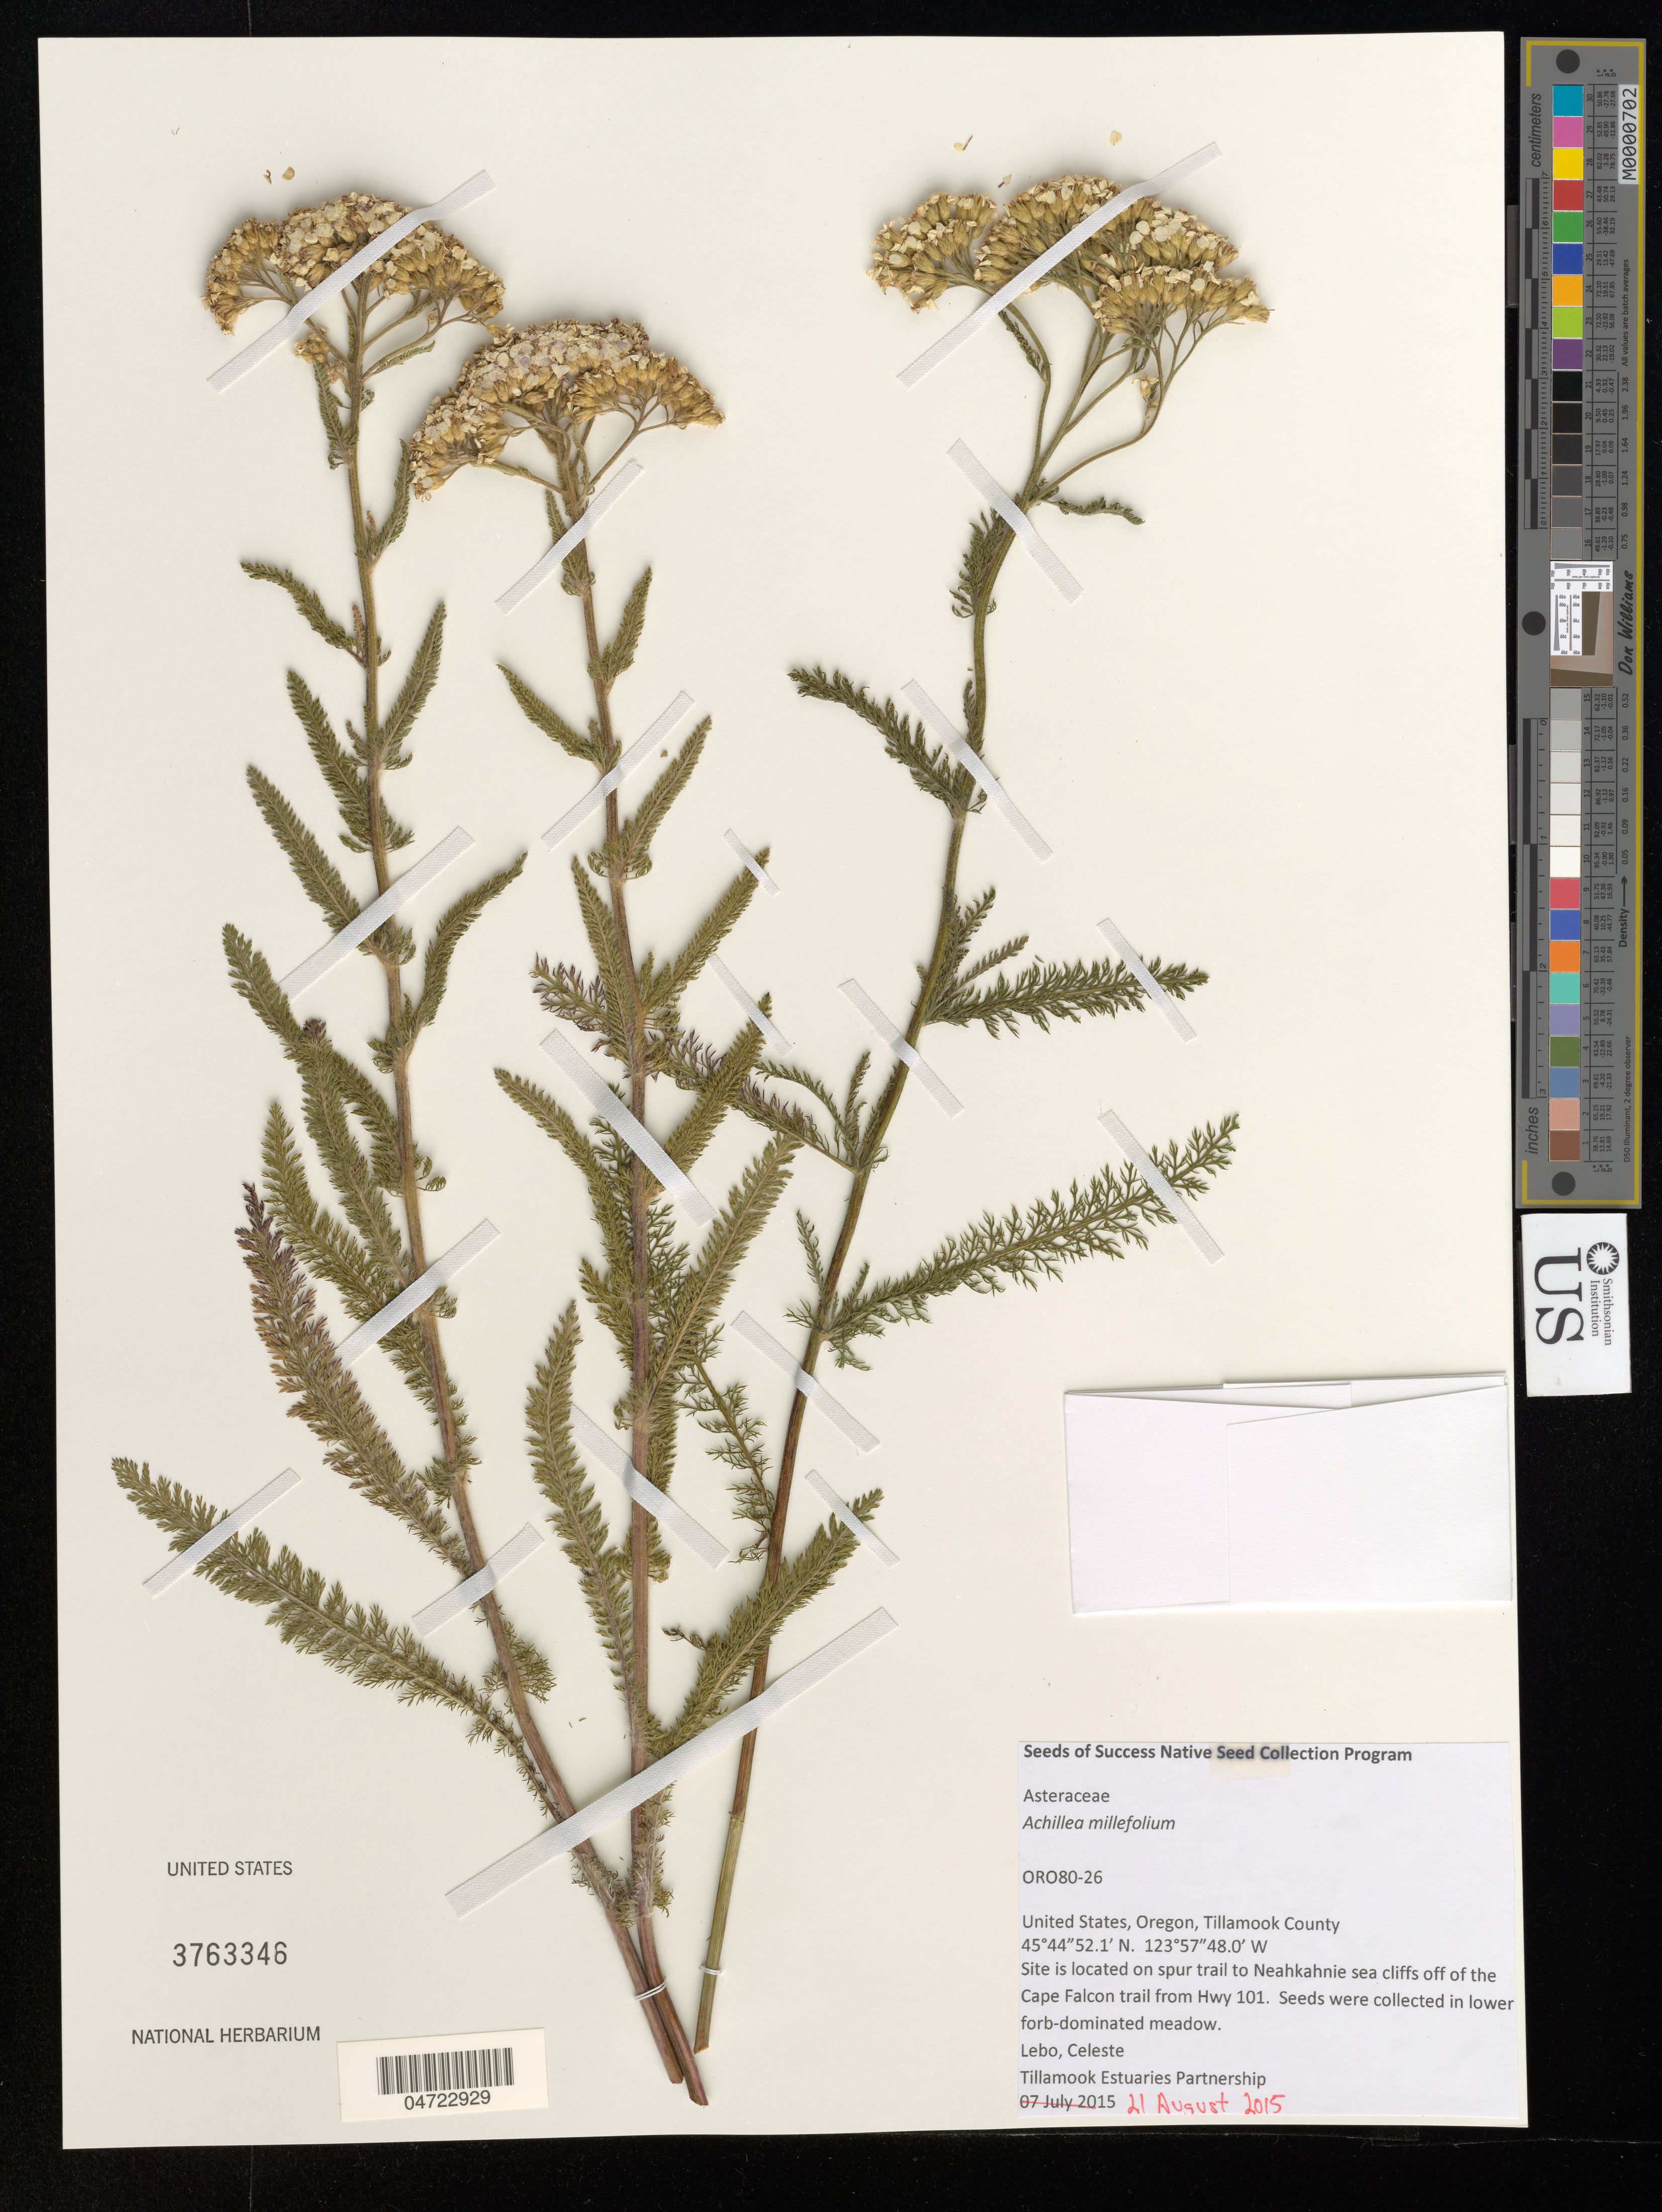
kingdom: Plantae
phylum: Tracheophyta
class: Magnoliopsida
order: Asterales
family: Asteraceae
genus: Achillea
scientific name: Achillea millefolium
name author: L.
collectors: C. Lebo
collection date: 2015-08-21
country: United States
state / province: Oregon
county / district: Tillamook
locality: Tillamook County. Site is located on spur trail to Neahkahnie sea cliffs off of the Cape Falcon trail from Hwy 101.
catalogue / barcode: US 3763346